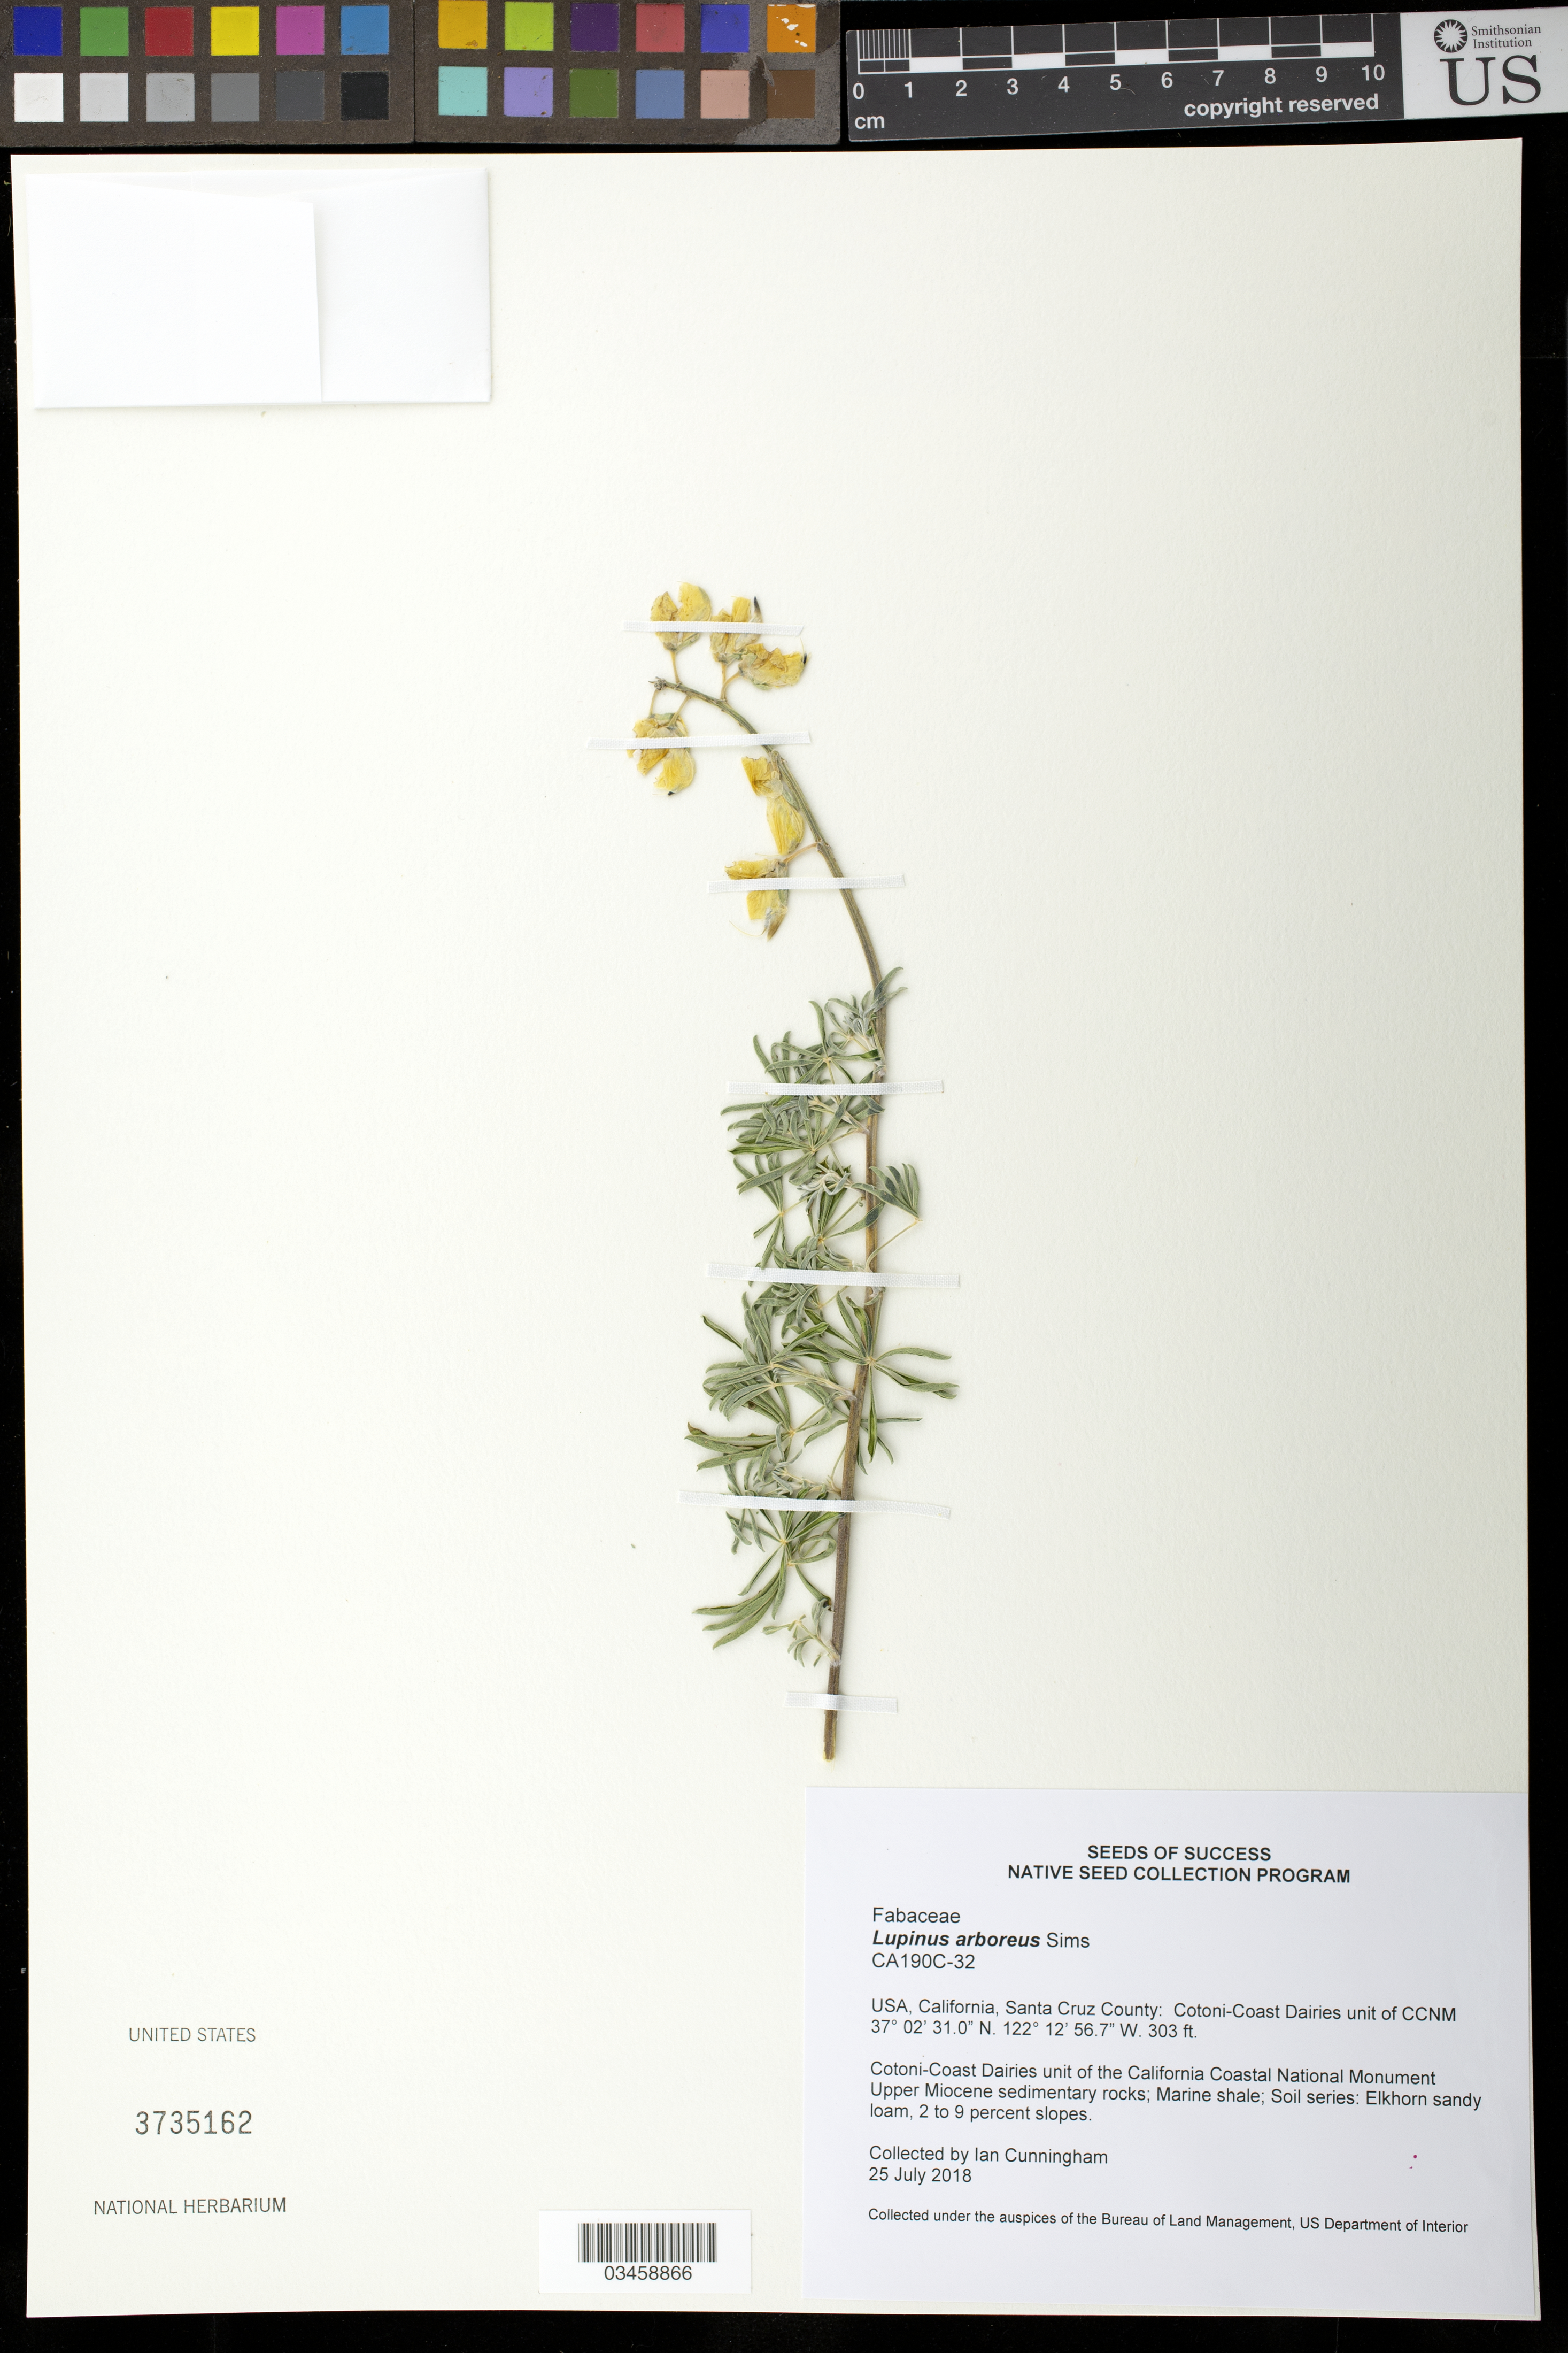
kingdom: Plantae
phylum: Tracheophyta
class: Magnoliopsida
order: Fabales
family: Fabaceae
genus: Lupinus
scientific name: Lupinus arboreus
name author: Sims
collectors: I. Cunningham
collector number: CA190C-32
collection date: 2018-07-25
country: United States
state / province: California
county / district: Santa Cruz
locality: Cotoni-Coast Dairies unit of the California Coastal National Monument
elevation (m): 92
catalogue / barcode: US 3735162